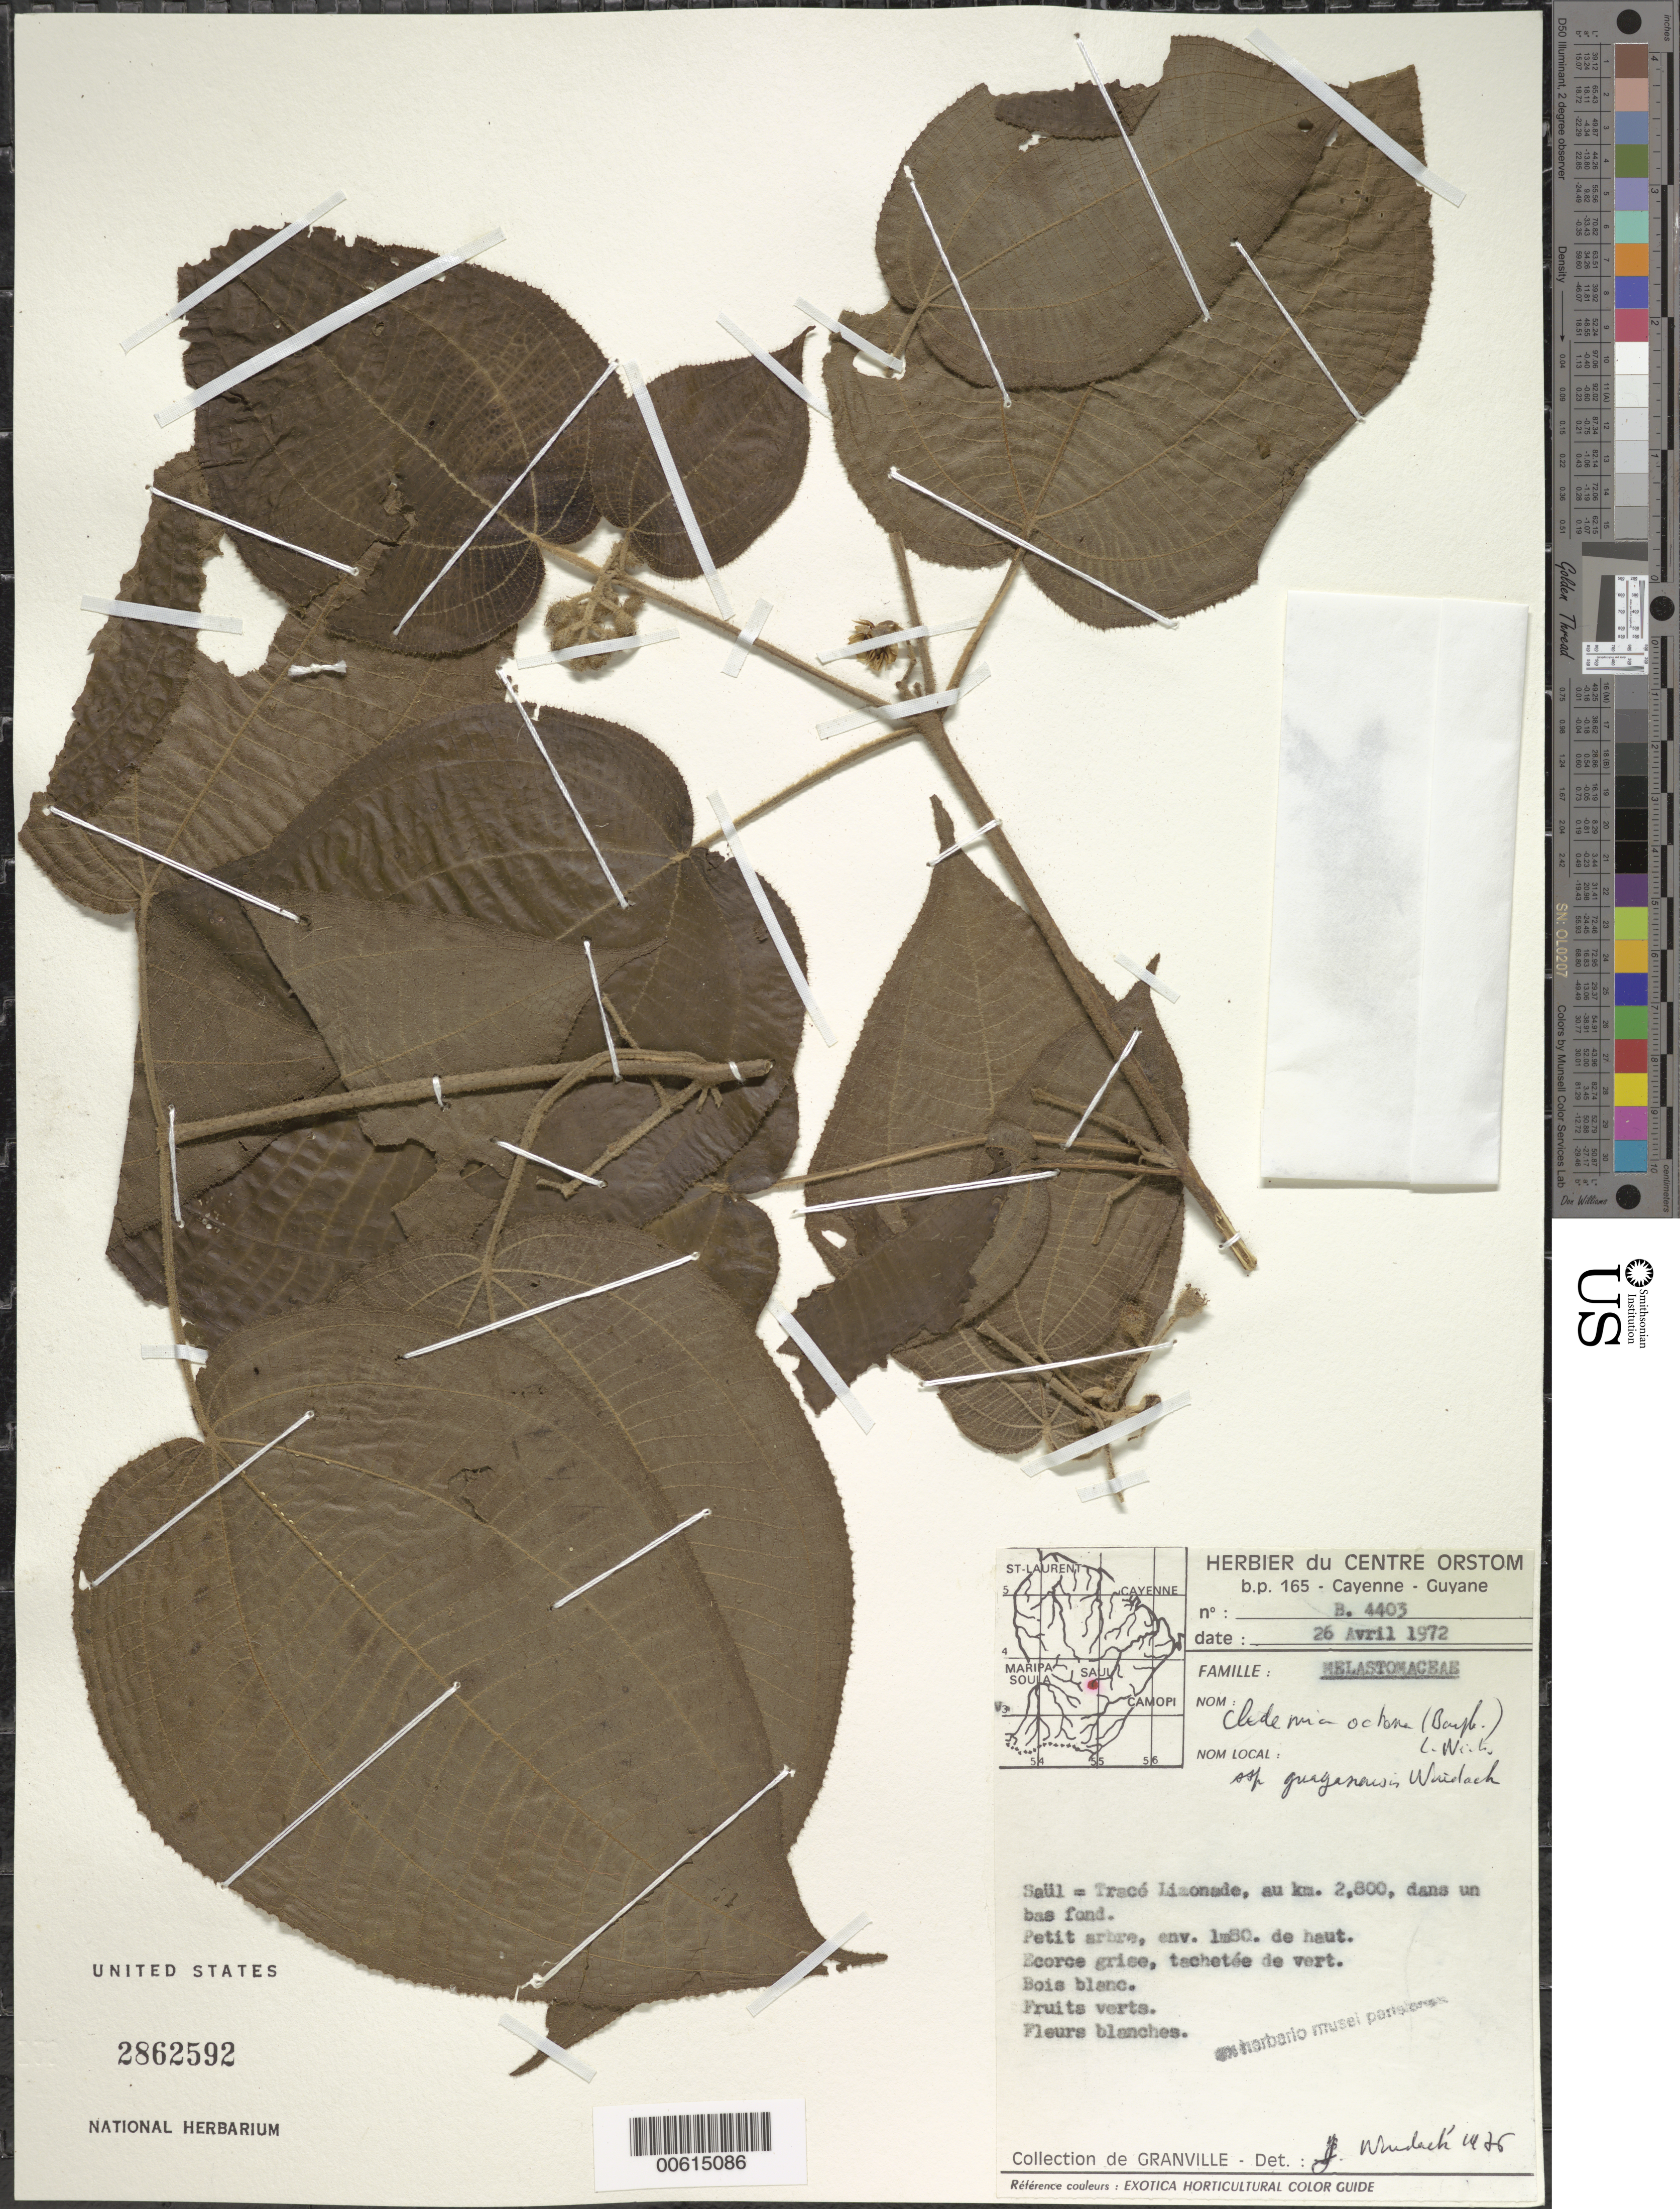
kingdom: Plantae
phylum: Tracheophyta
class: Magnoliopsida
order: Myrtales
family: Melastomataceae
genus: Clidemia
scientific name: Clidemia octona subsp. guayanensis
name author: Wurdack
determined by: Wurdack, John J., (US), US (UNITED STATES)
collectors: J.-J. de Granville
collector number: B 4403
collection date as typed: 26-Apr-72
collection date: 1972-04-26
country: French Guiana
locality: Saül, Tracé Limonade, km 2.8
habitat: Dans un bas fond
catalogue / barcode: US 2862592